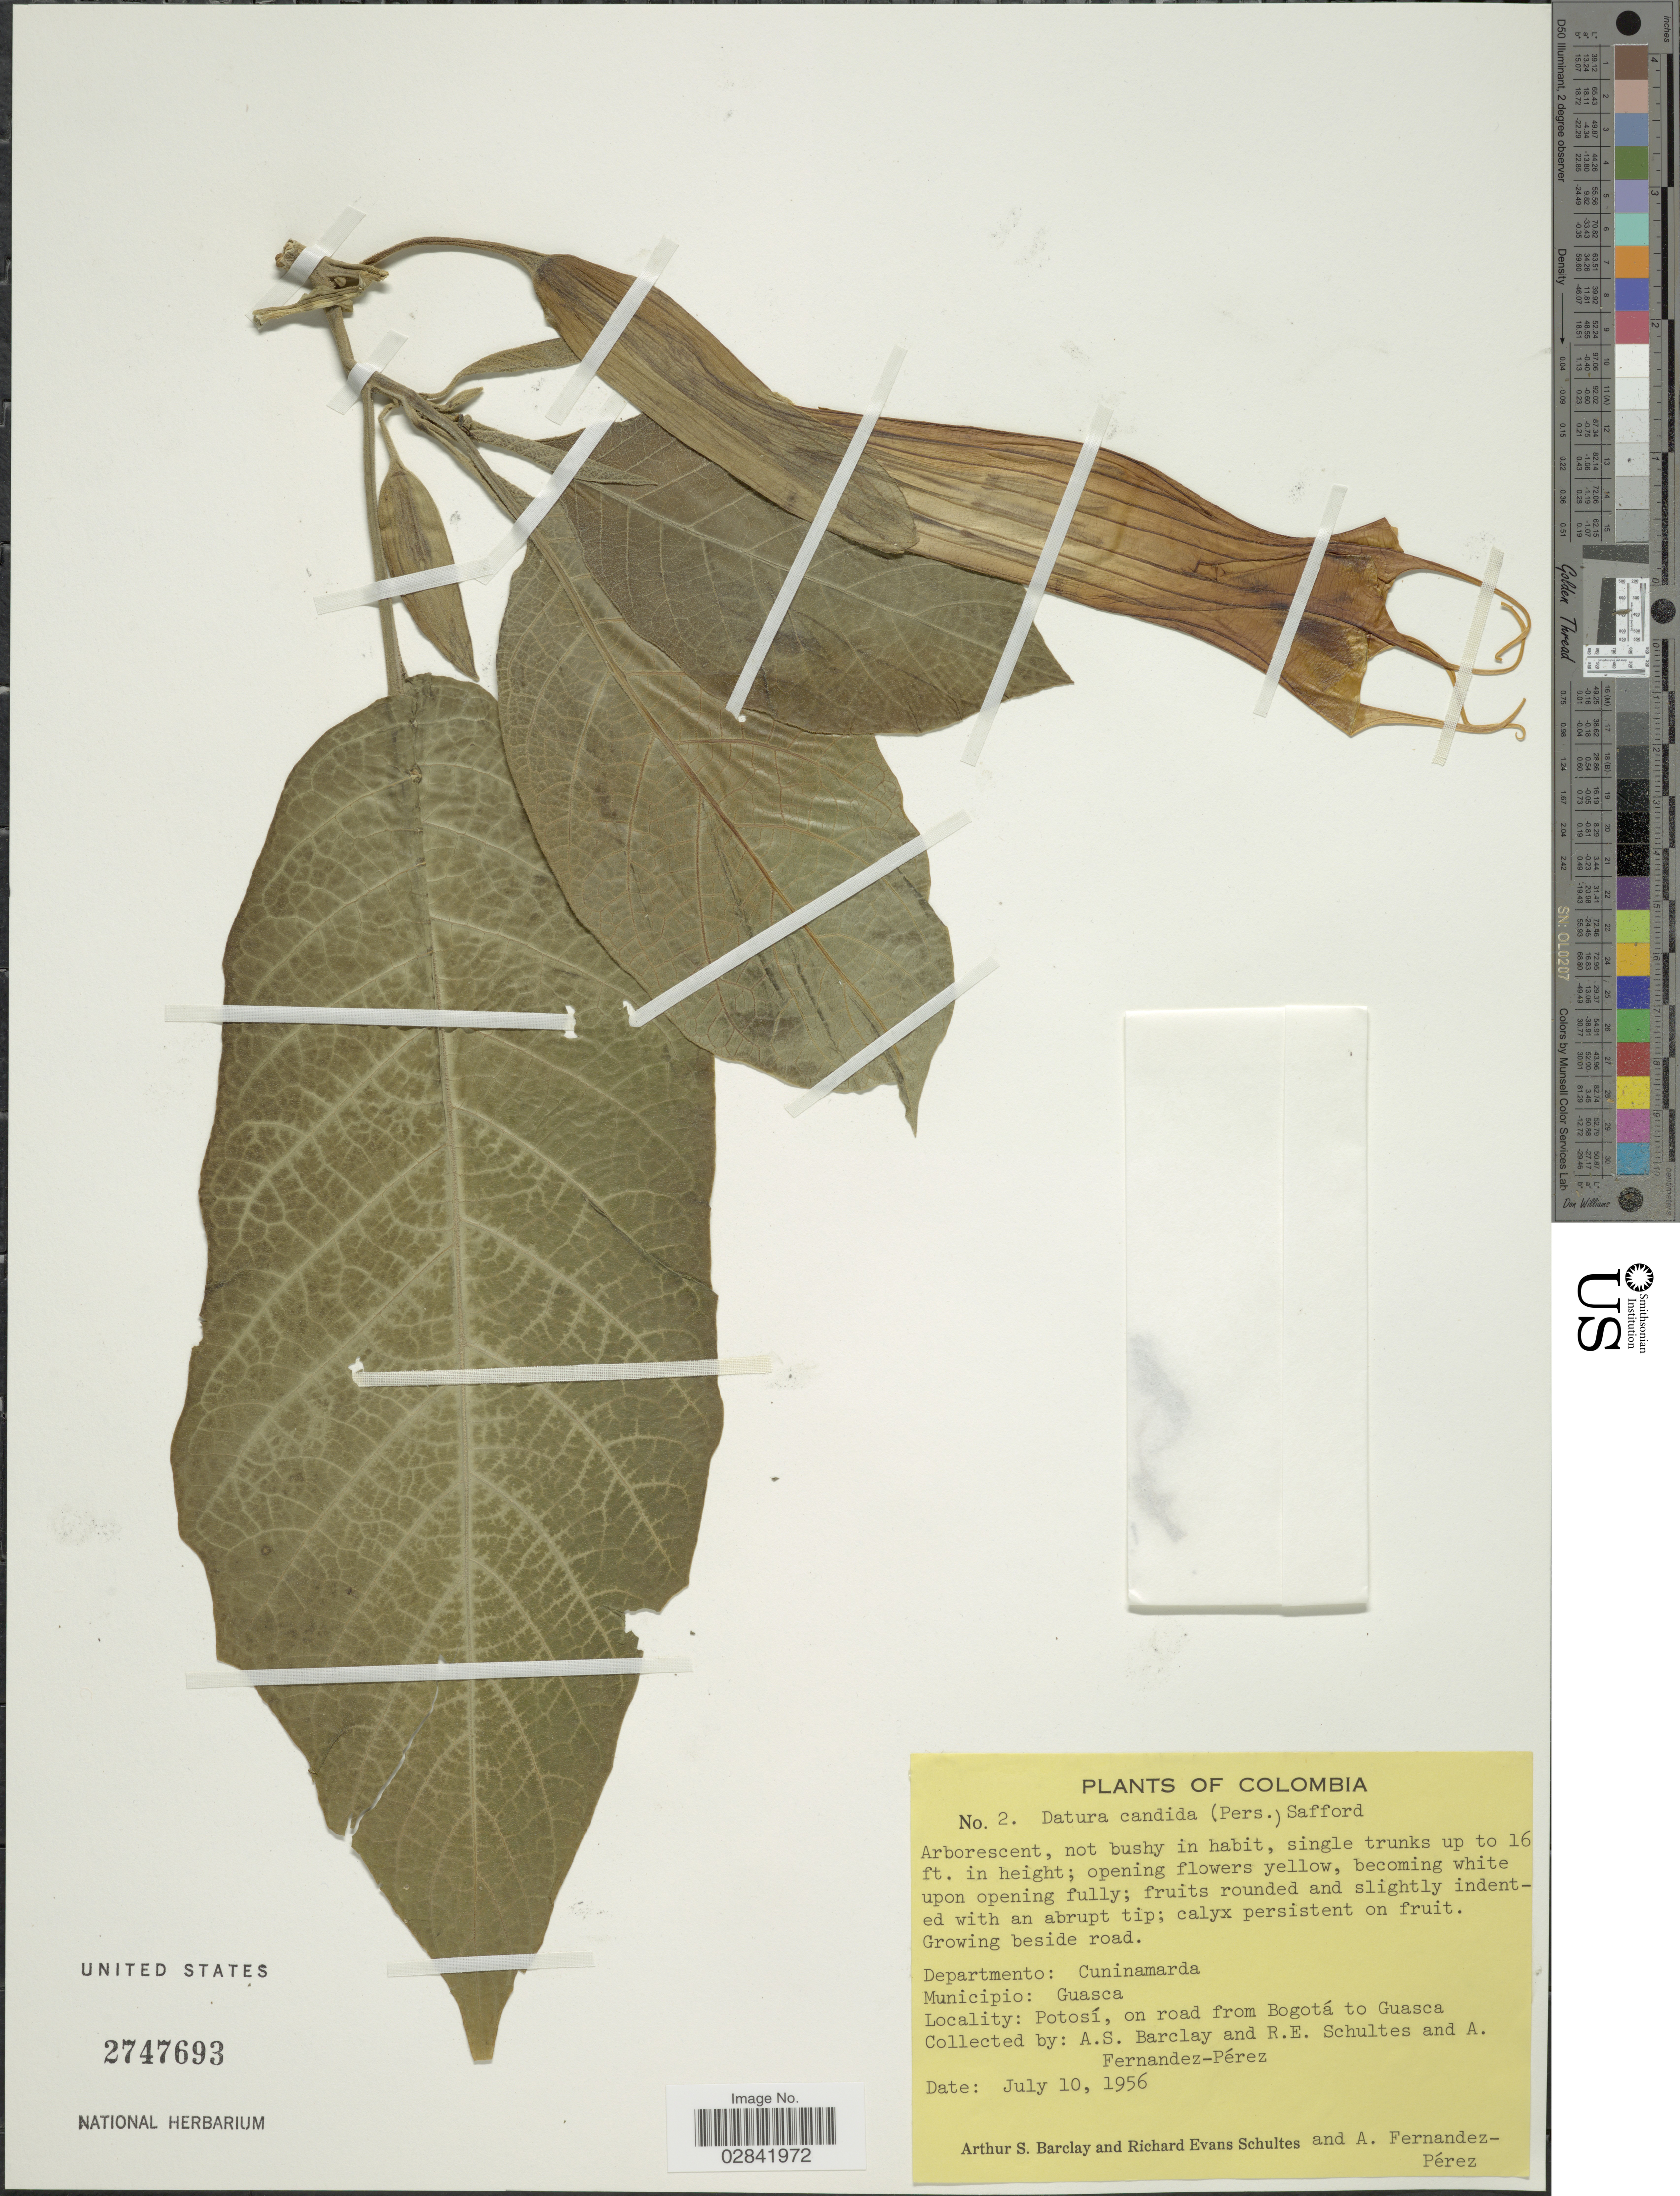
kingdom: Plantae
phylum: Tracheophyta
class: Magnoliopsida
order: Solanales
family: Solanaceae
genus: Brugmansia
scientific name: Brugmansia x candida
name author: Pers.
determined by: (US) Smithsonian Institution - National Museum of Natural History - Department of Botany (UNITED STATES)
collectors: A. S. Barclay, R. E. Schultes & A. Fernández-Pérez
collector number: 2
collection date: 1956-07-10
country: Colombia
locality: Departmento: Cuninamarda, Municipio: Guasca. Potosí, on road from Bogotá to Guasca.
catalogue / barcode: US 2747693